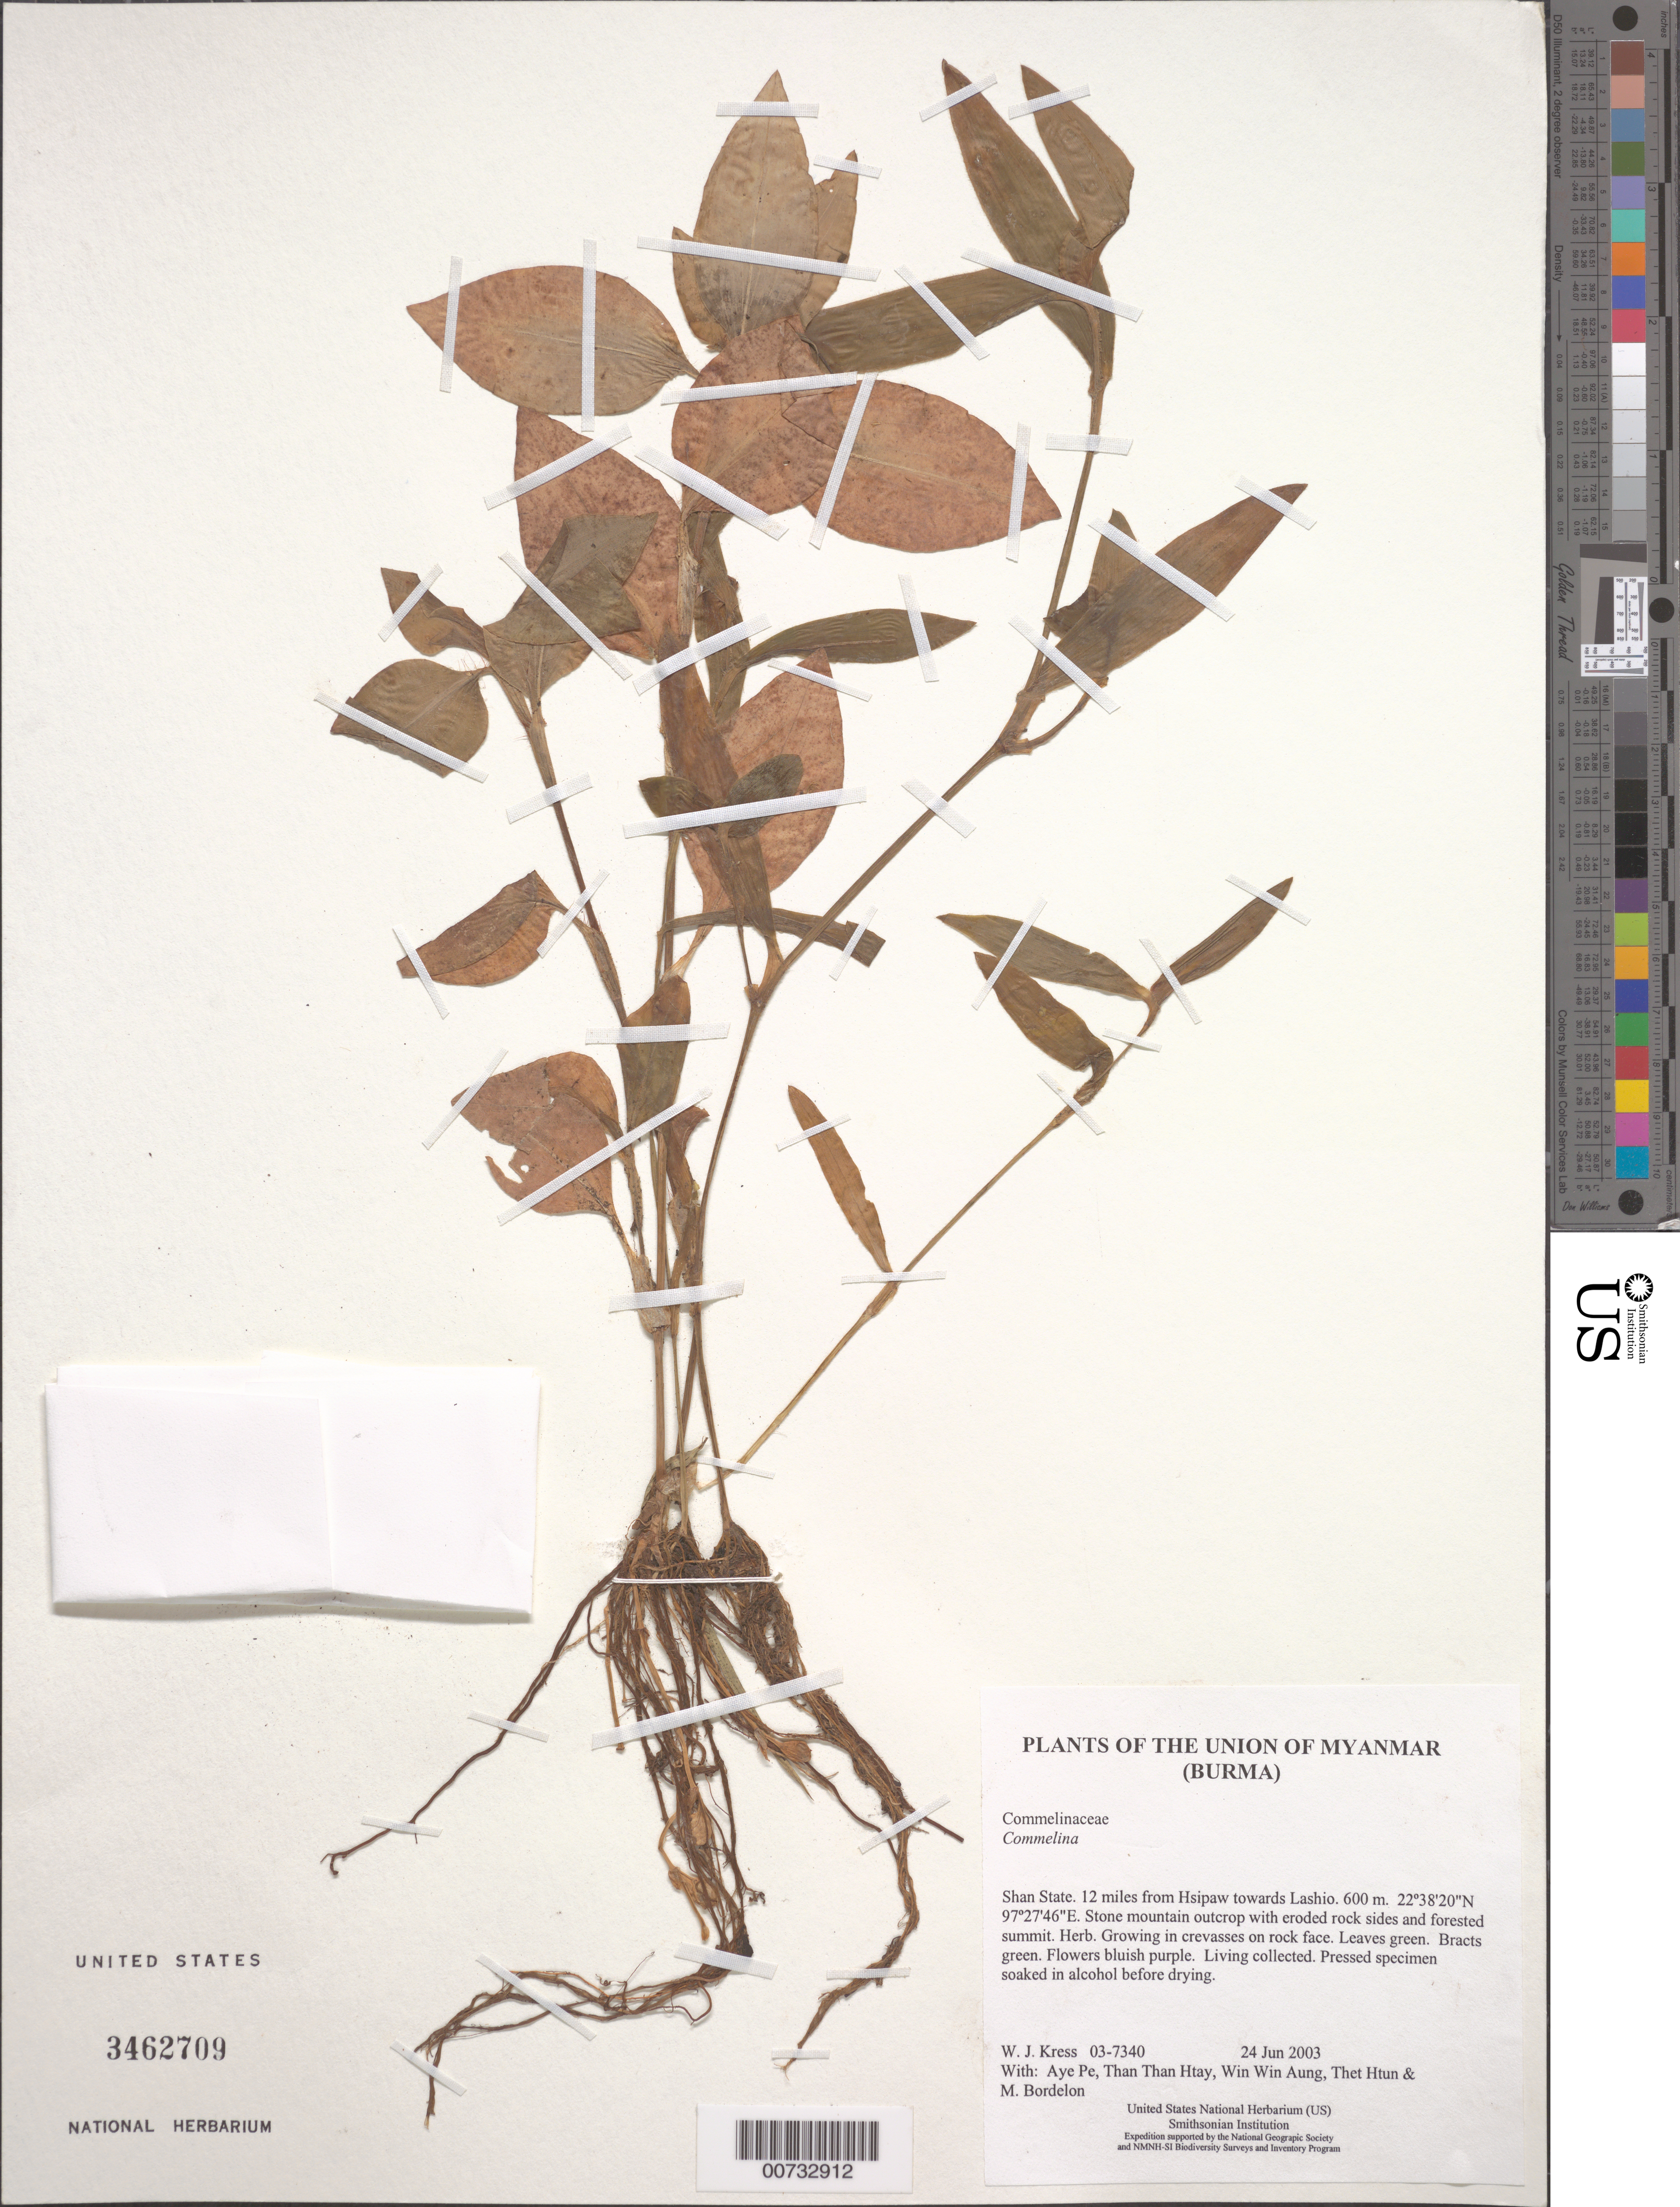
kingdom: Plantae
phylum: Tracheophyta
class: Liliopsida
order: Commelinales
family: Commelinaceae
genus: Commelina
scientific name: Commelina sp.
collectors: W. J. Kress, Aye Pe, Than Than Htay, Win Win Aung, Thet Htun & M. Bordelon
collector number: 03-7340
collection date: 2003-06-24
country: Myanmar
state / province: Shan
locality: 12 miles from Hsipaw towards Lashio.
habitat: Stone mountain outcrop with eroded rock sides and forested summit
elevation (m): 600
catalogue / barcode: US 3462709